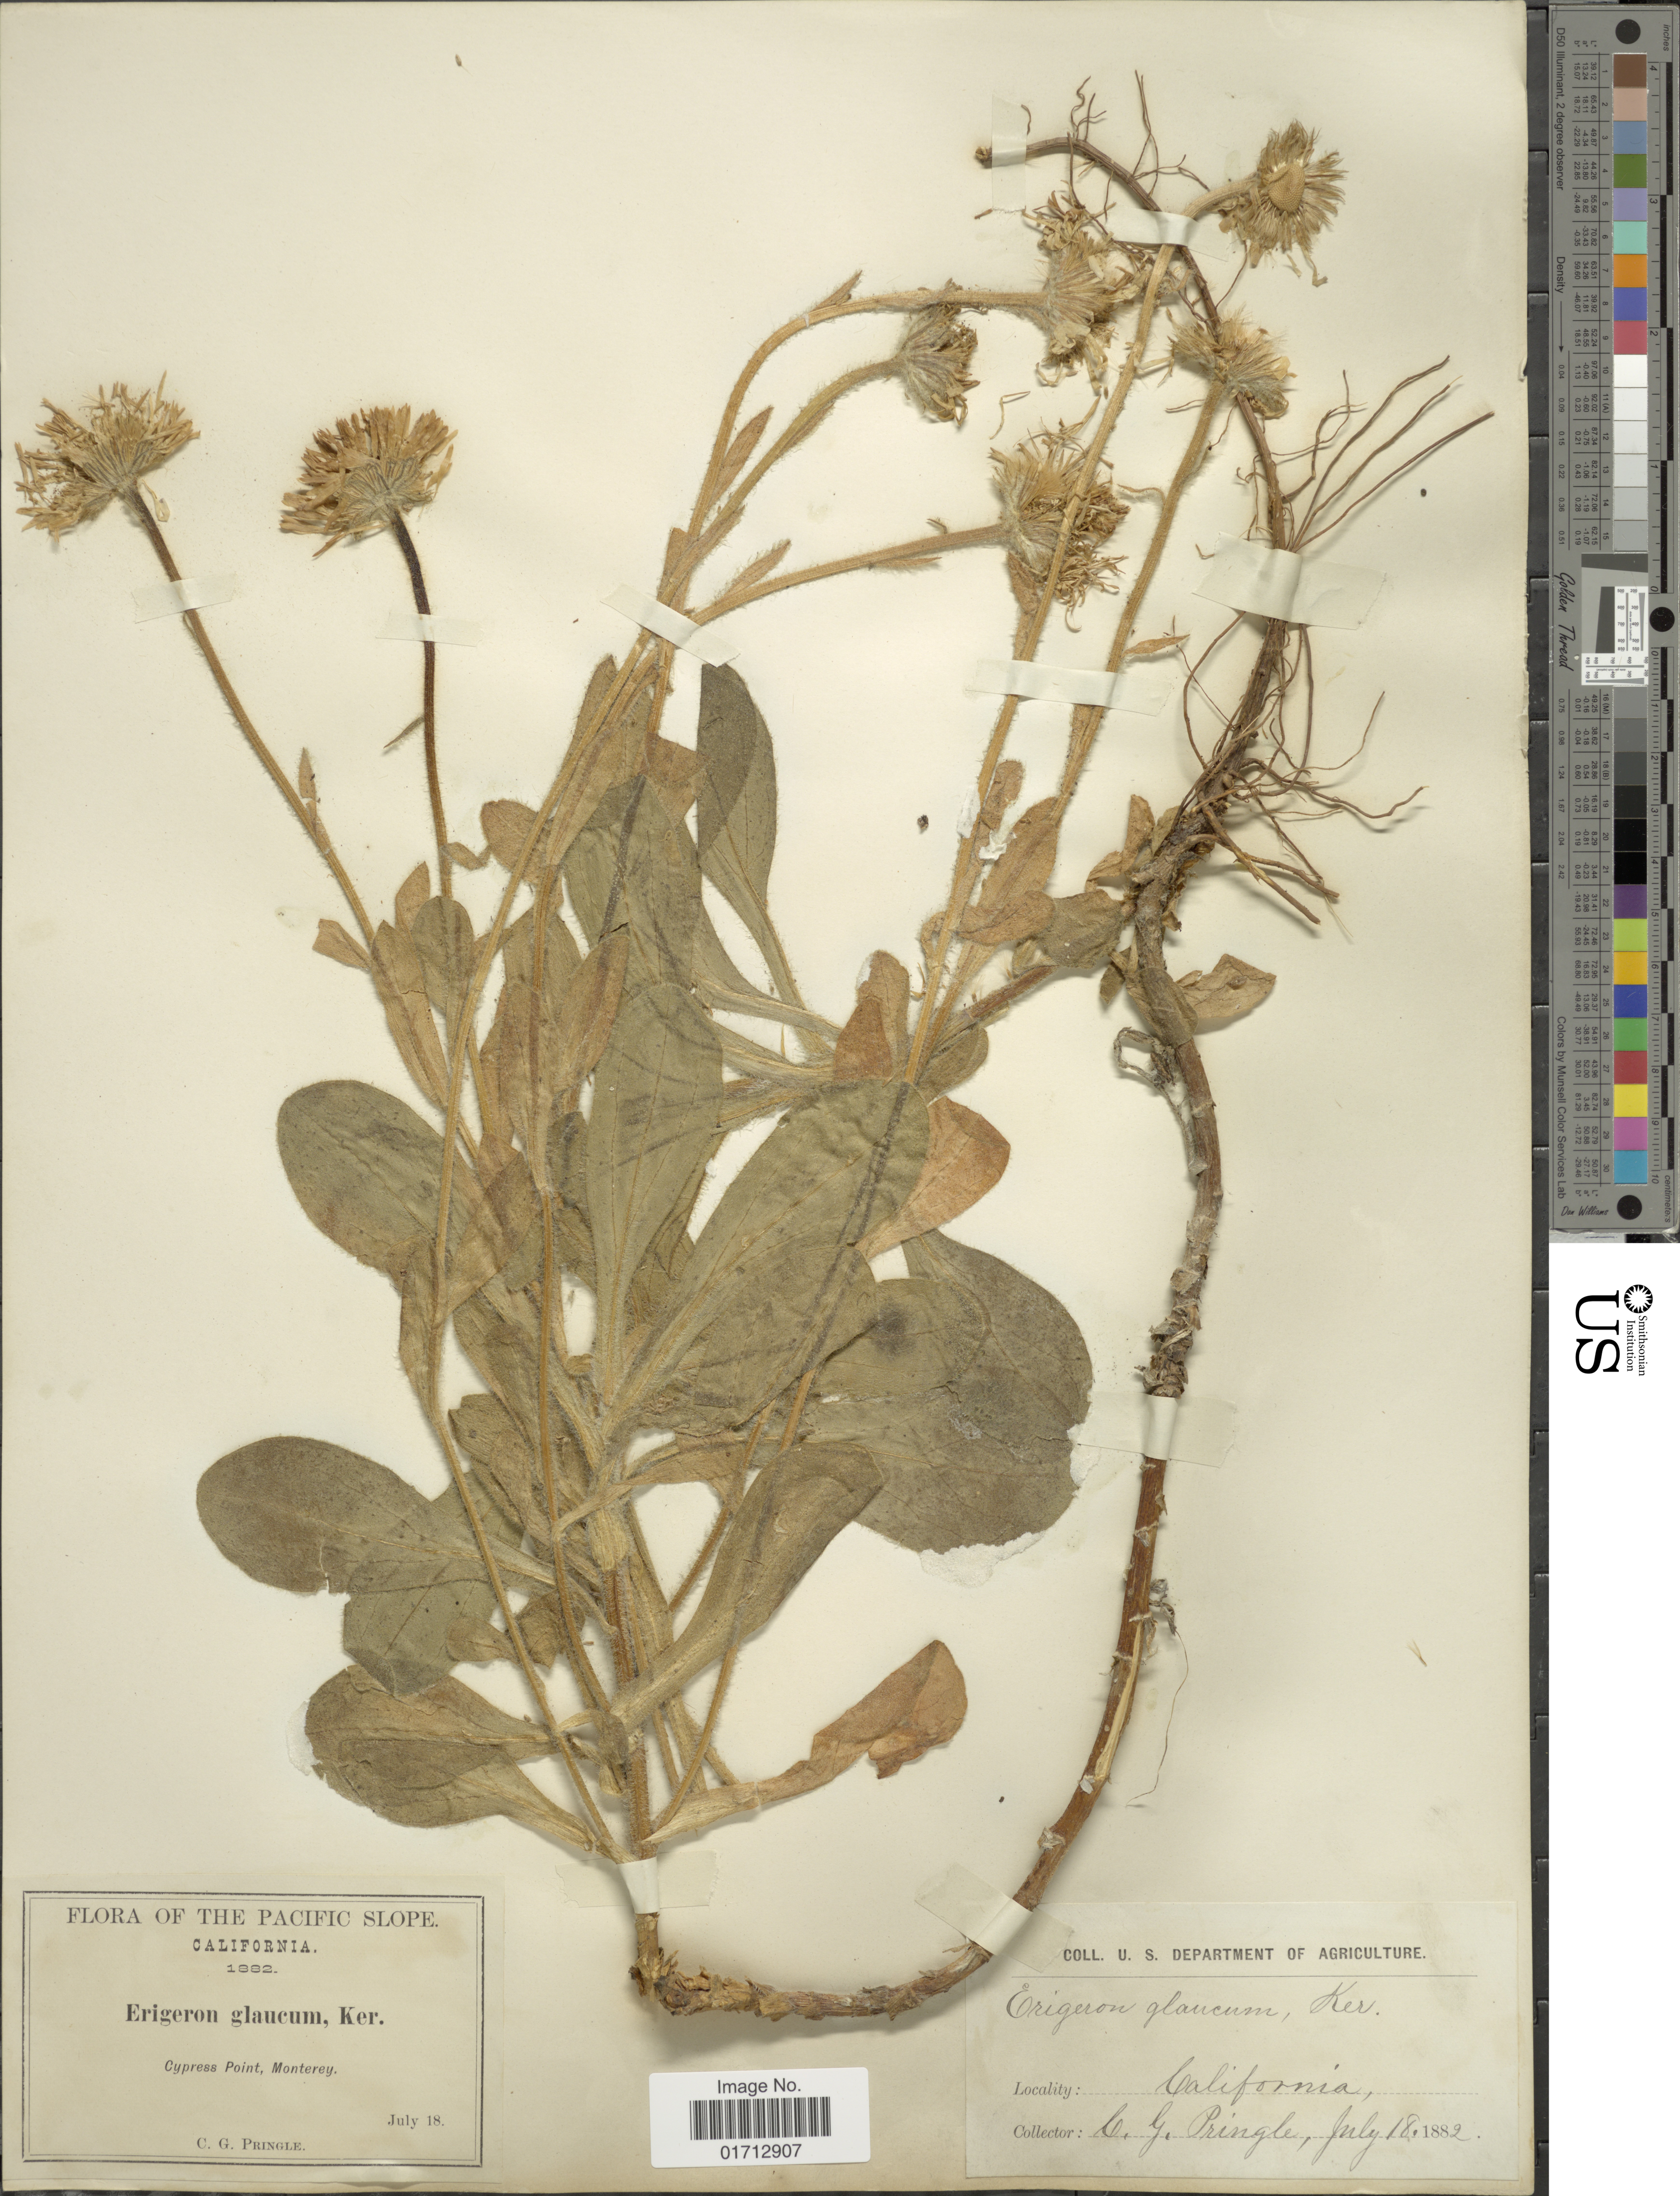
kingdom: Plantae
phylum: Tracheophyta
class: Magnoliopsida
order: Asterales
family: Asteraceae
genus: Erigeron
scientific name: Erigeron glaucus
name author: Ker Gawl.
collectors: C. G. Pringle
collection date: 1882-07-18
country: United States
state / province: California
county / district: Monterey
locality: The Pacific Slope, Cypress Point, Monterey.